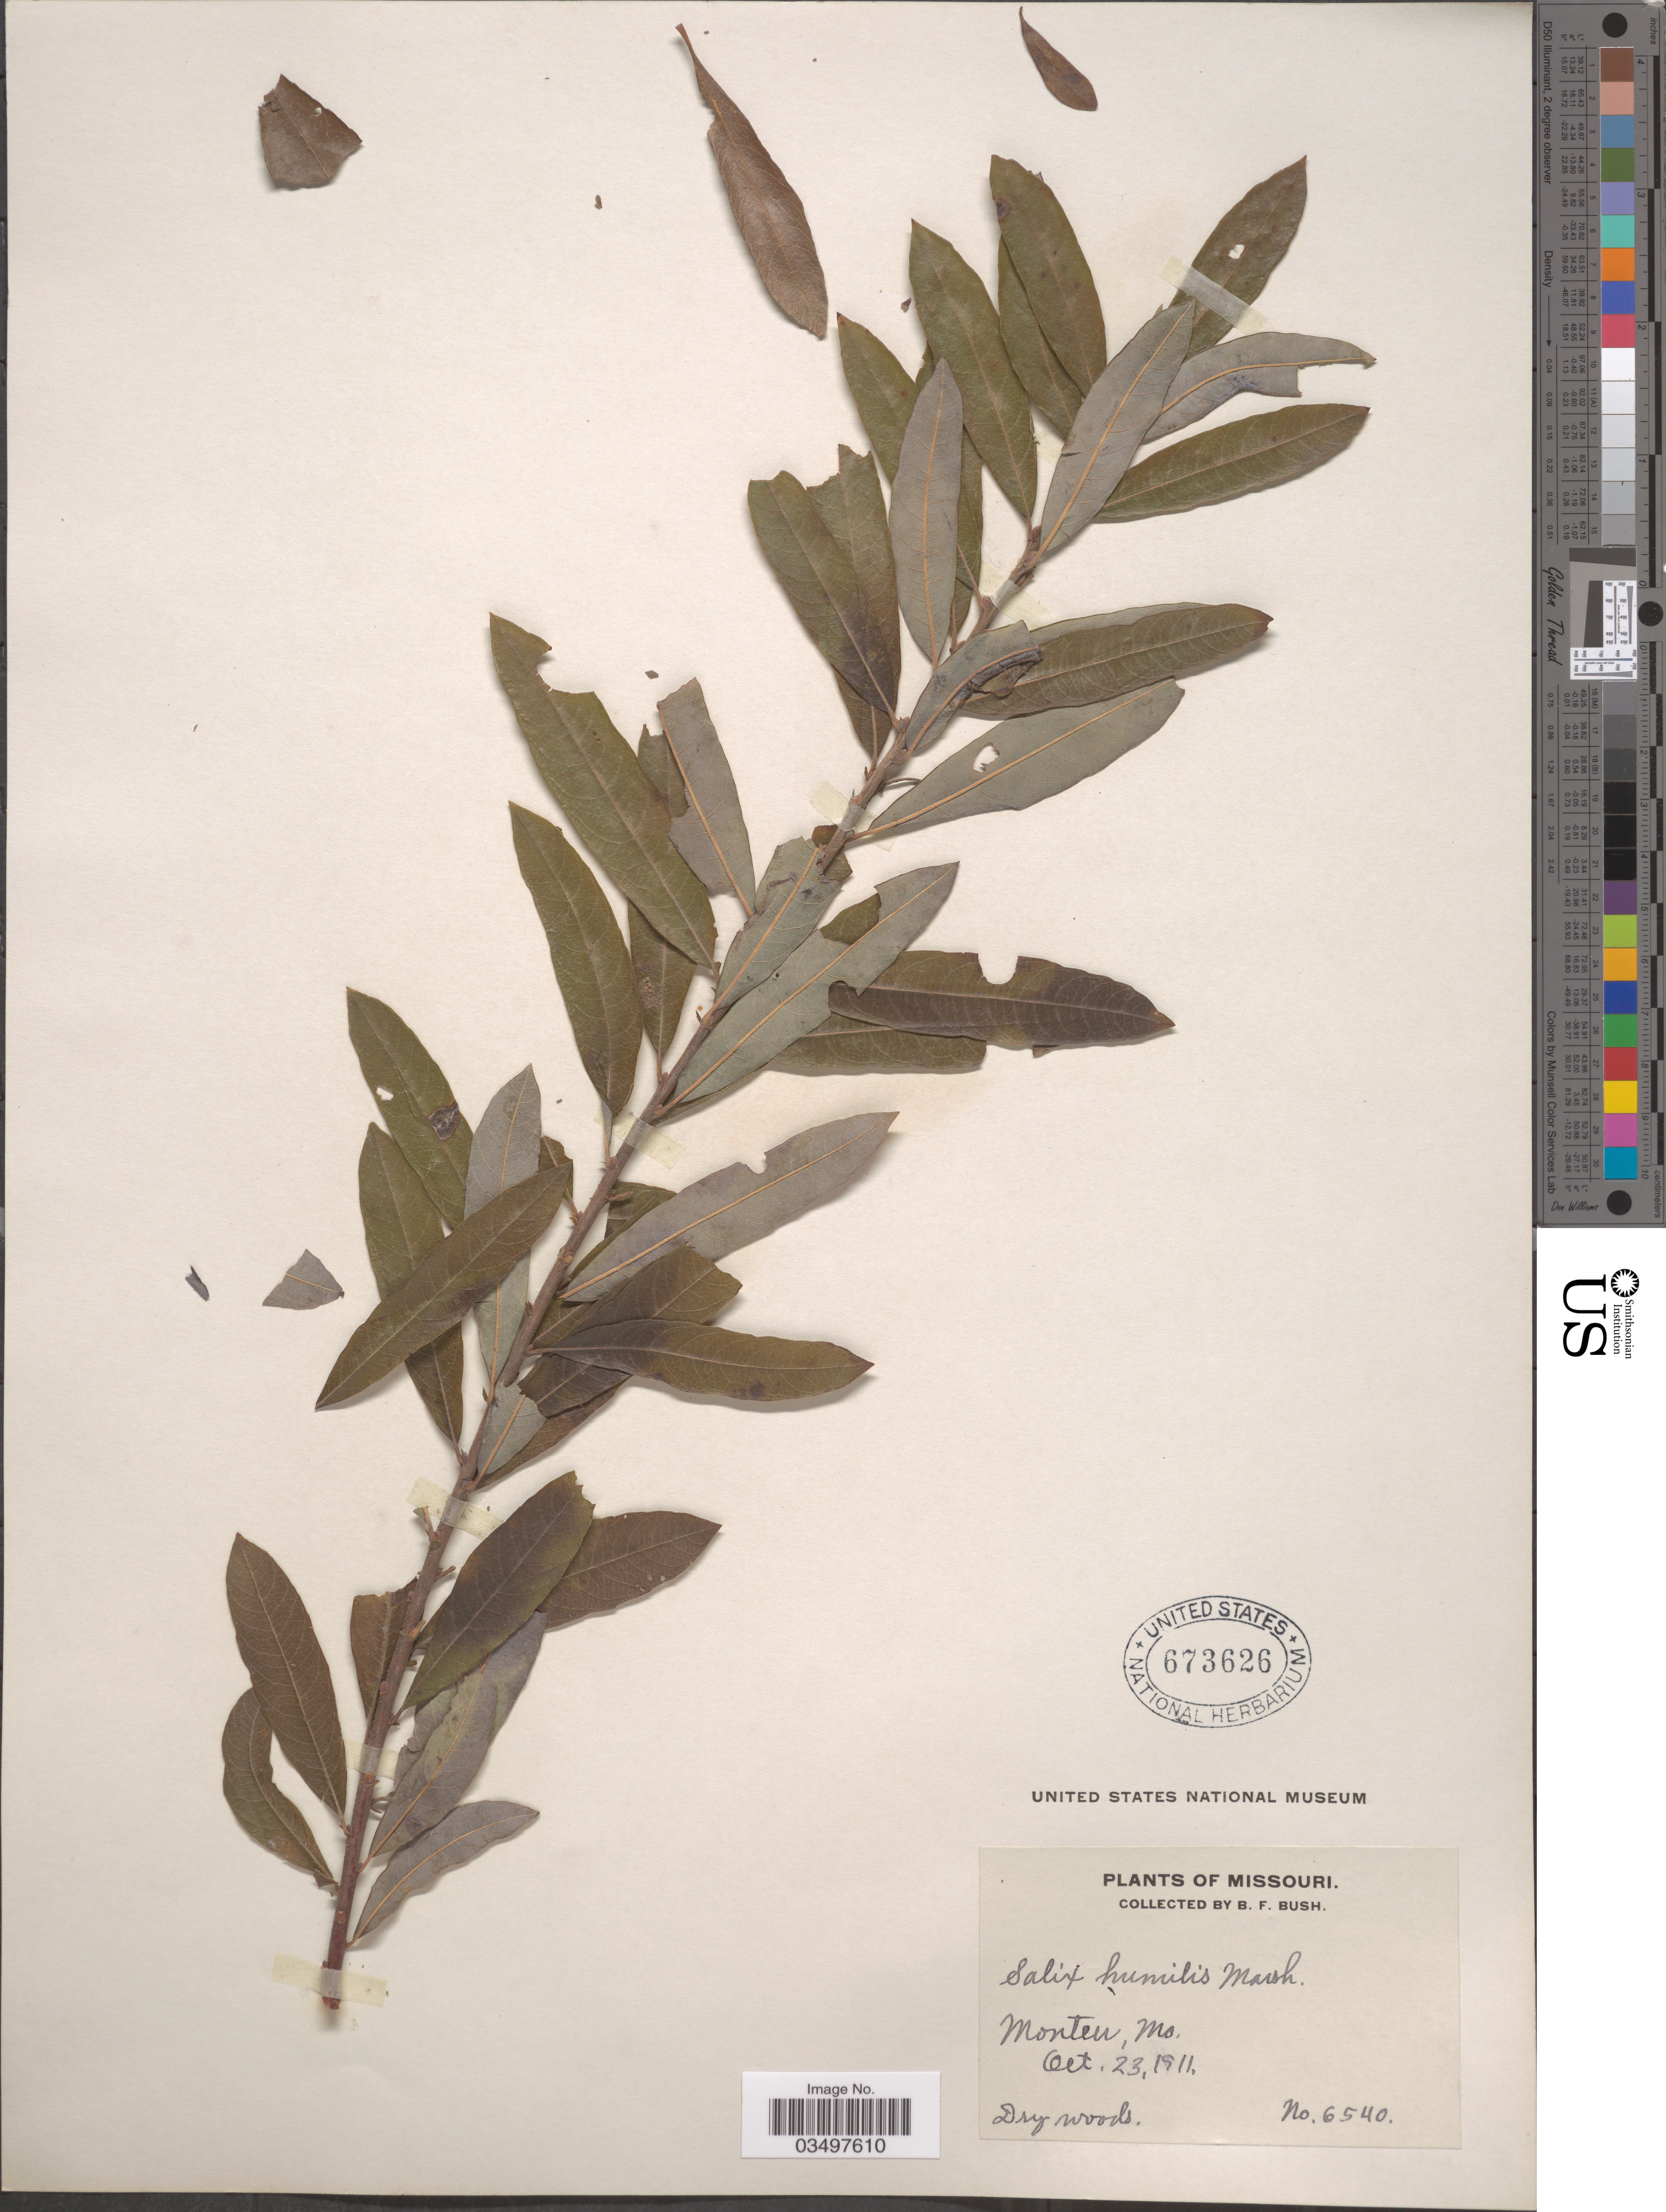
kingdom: Plantae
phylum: Tracheophyta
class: Magnoliopsida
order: Malpighiales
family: Salicaceae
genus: Salix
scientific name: Salix humilis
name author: Marshall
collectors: B. F. Bush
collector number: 6540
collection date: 1911-10-23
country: United States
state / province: Missouri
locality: Montier.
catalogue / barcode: US 673626